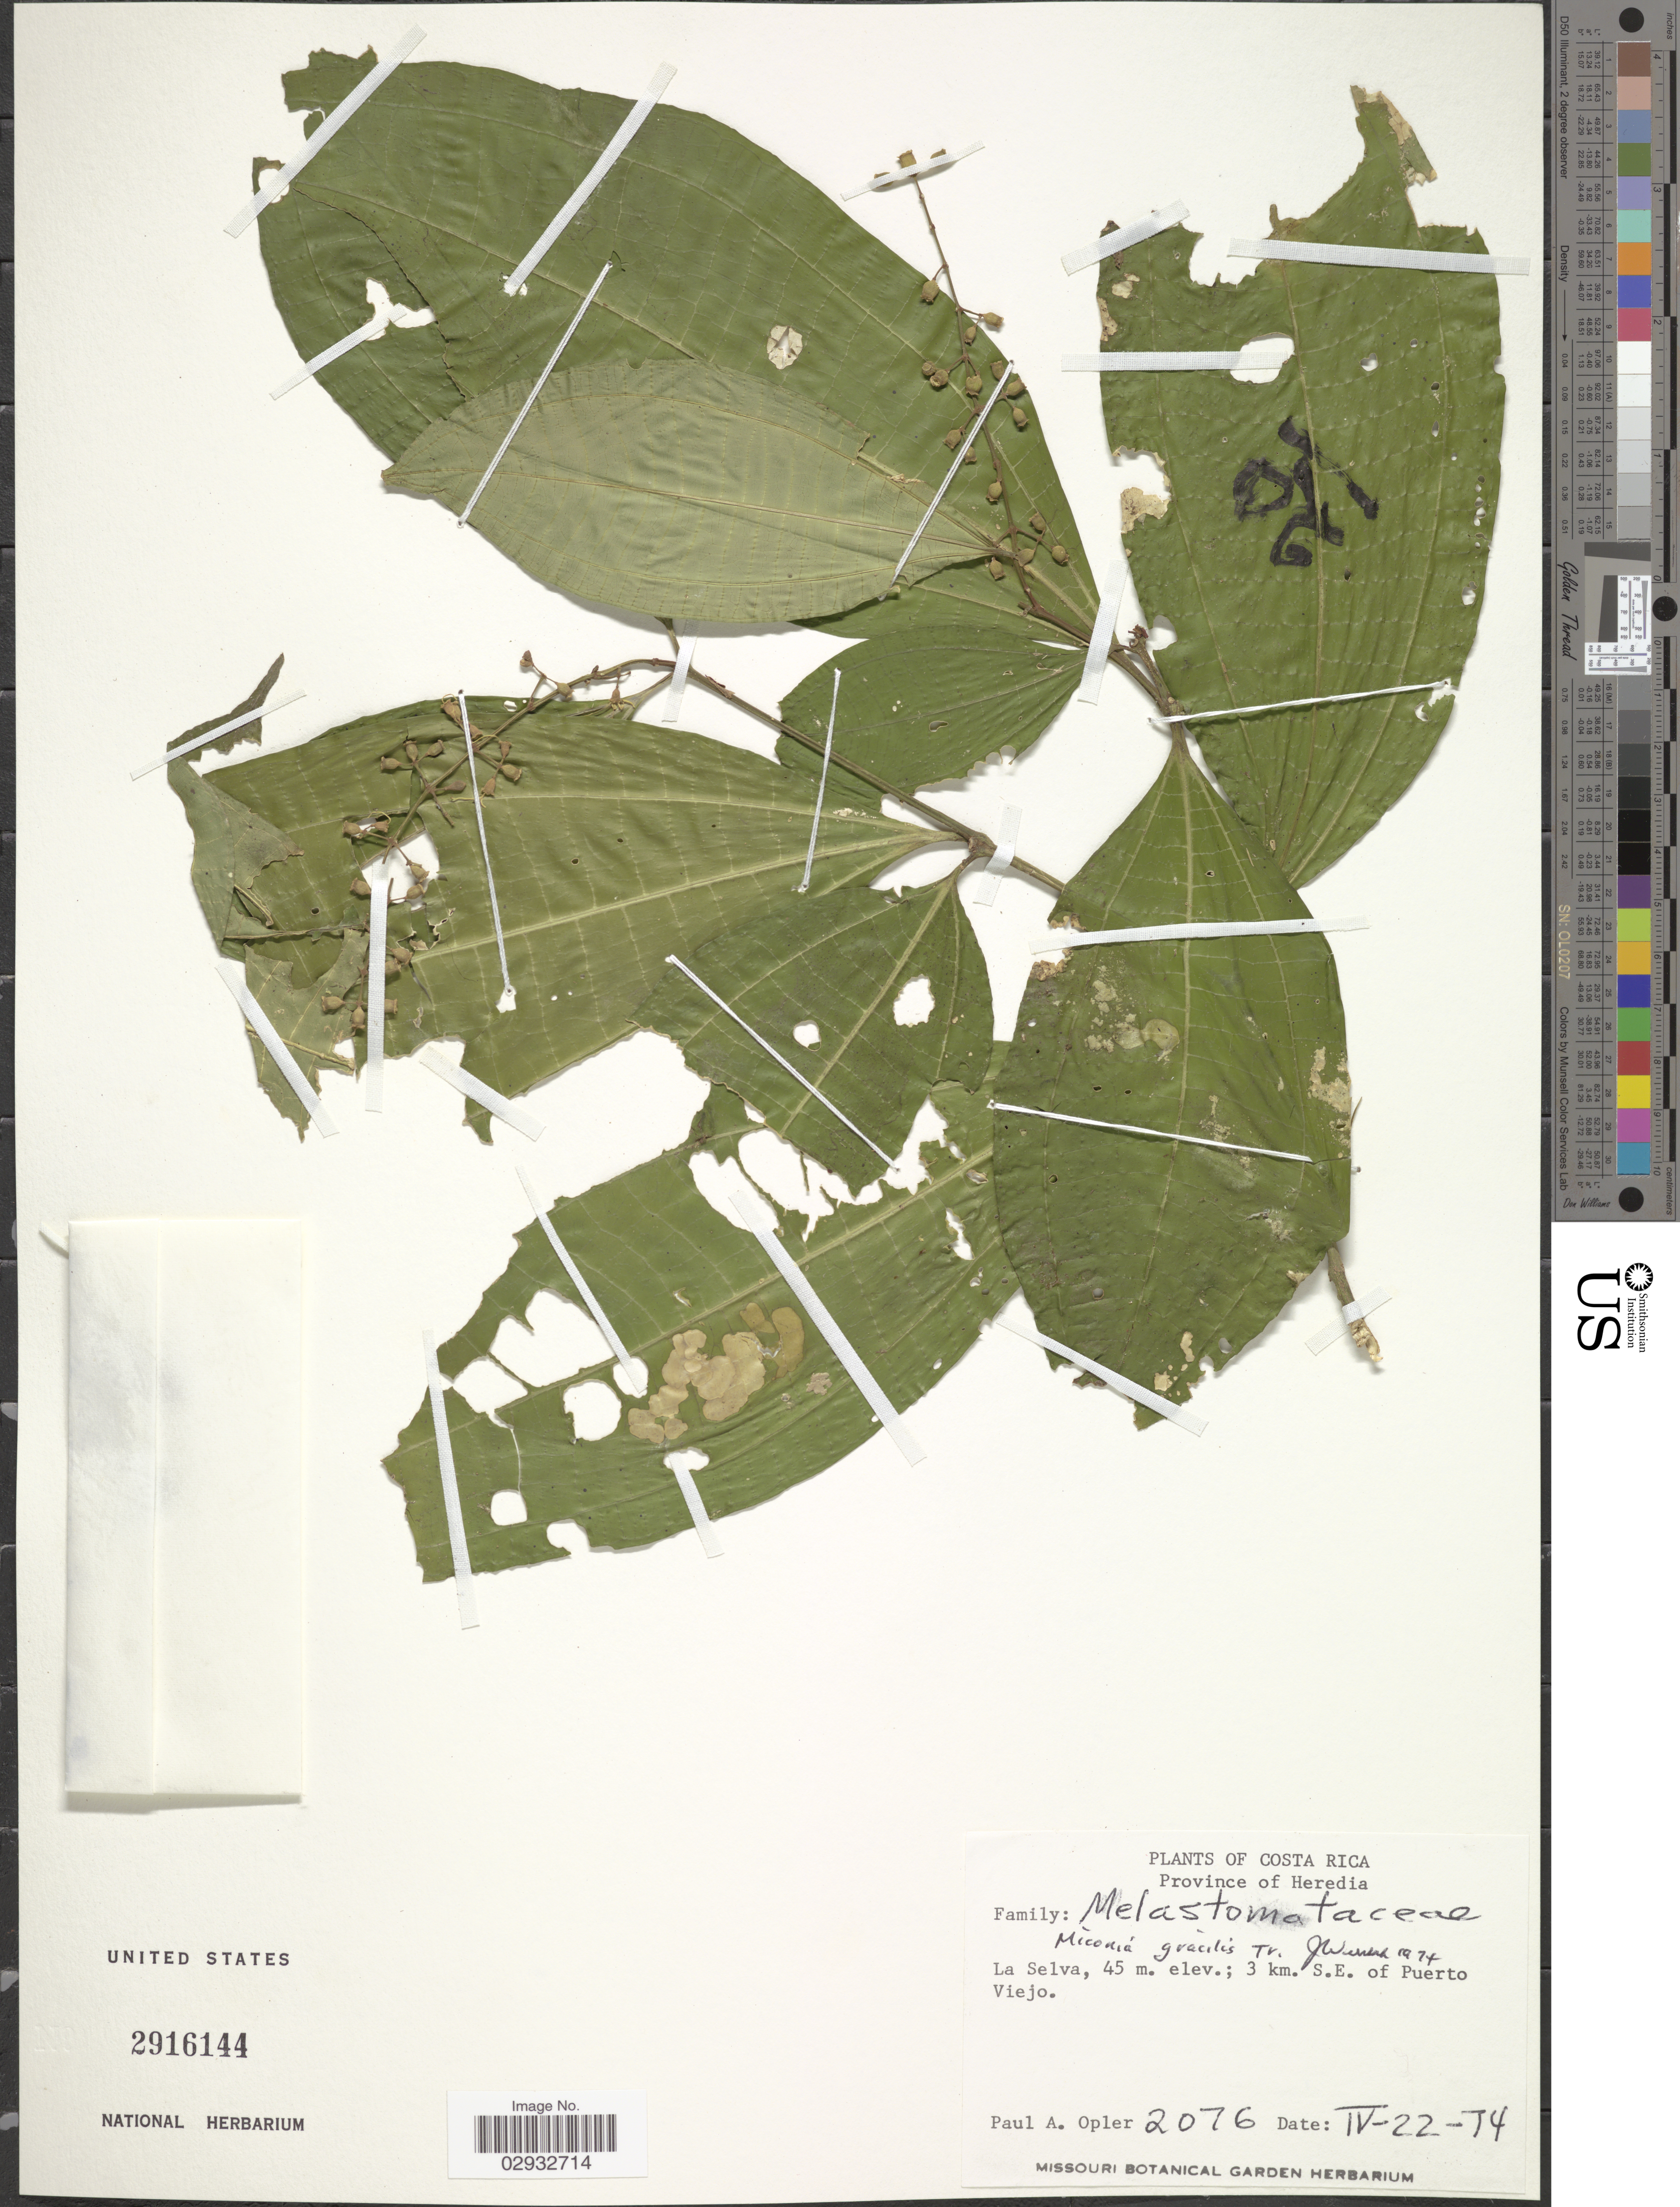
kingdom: Plantae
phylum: Tracheophyta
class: Magnoliopsida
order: Myrtales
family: Melastomataceae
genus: Miconia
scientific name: Miconia gracilis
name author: Triana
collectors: P. Opler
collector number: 2076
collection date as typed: Transcribed d/m/y: 22/4/74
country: Costa Rica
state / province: Heredia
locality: La Selva; 3 km. S.E. of Puerto Viejo.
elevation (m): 45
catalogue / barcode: US 2916144